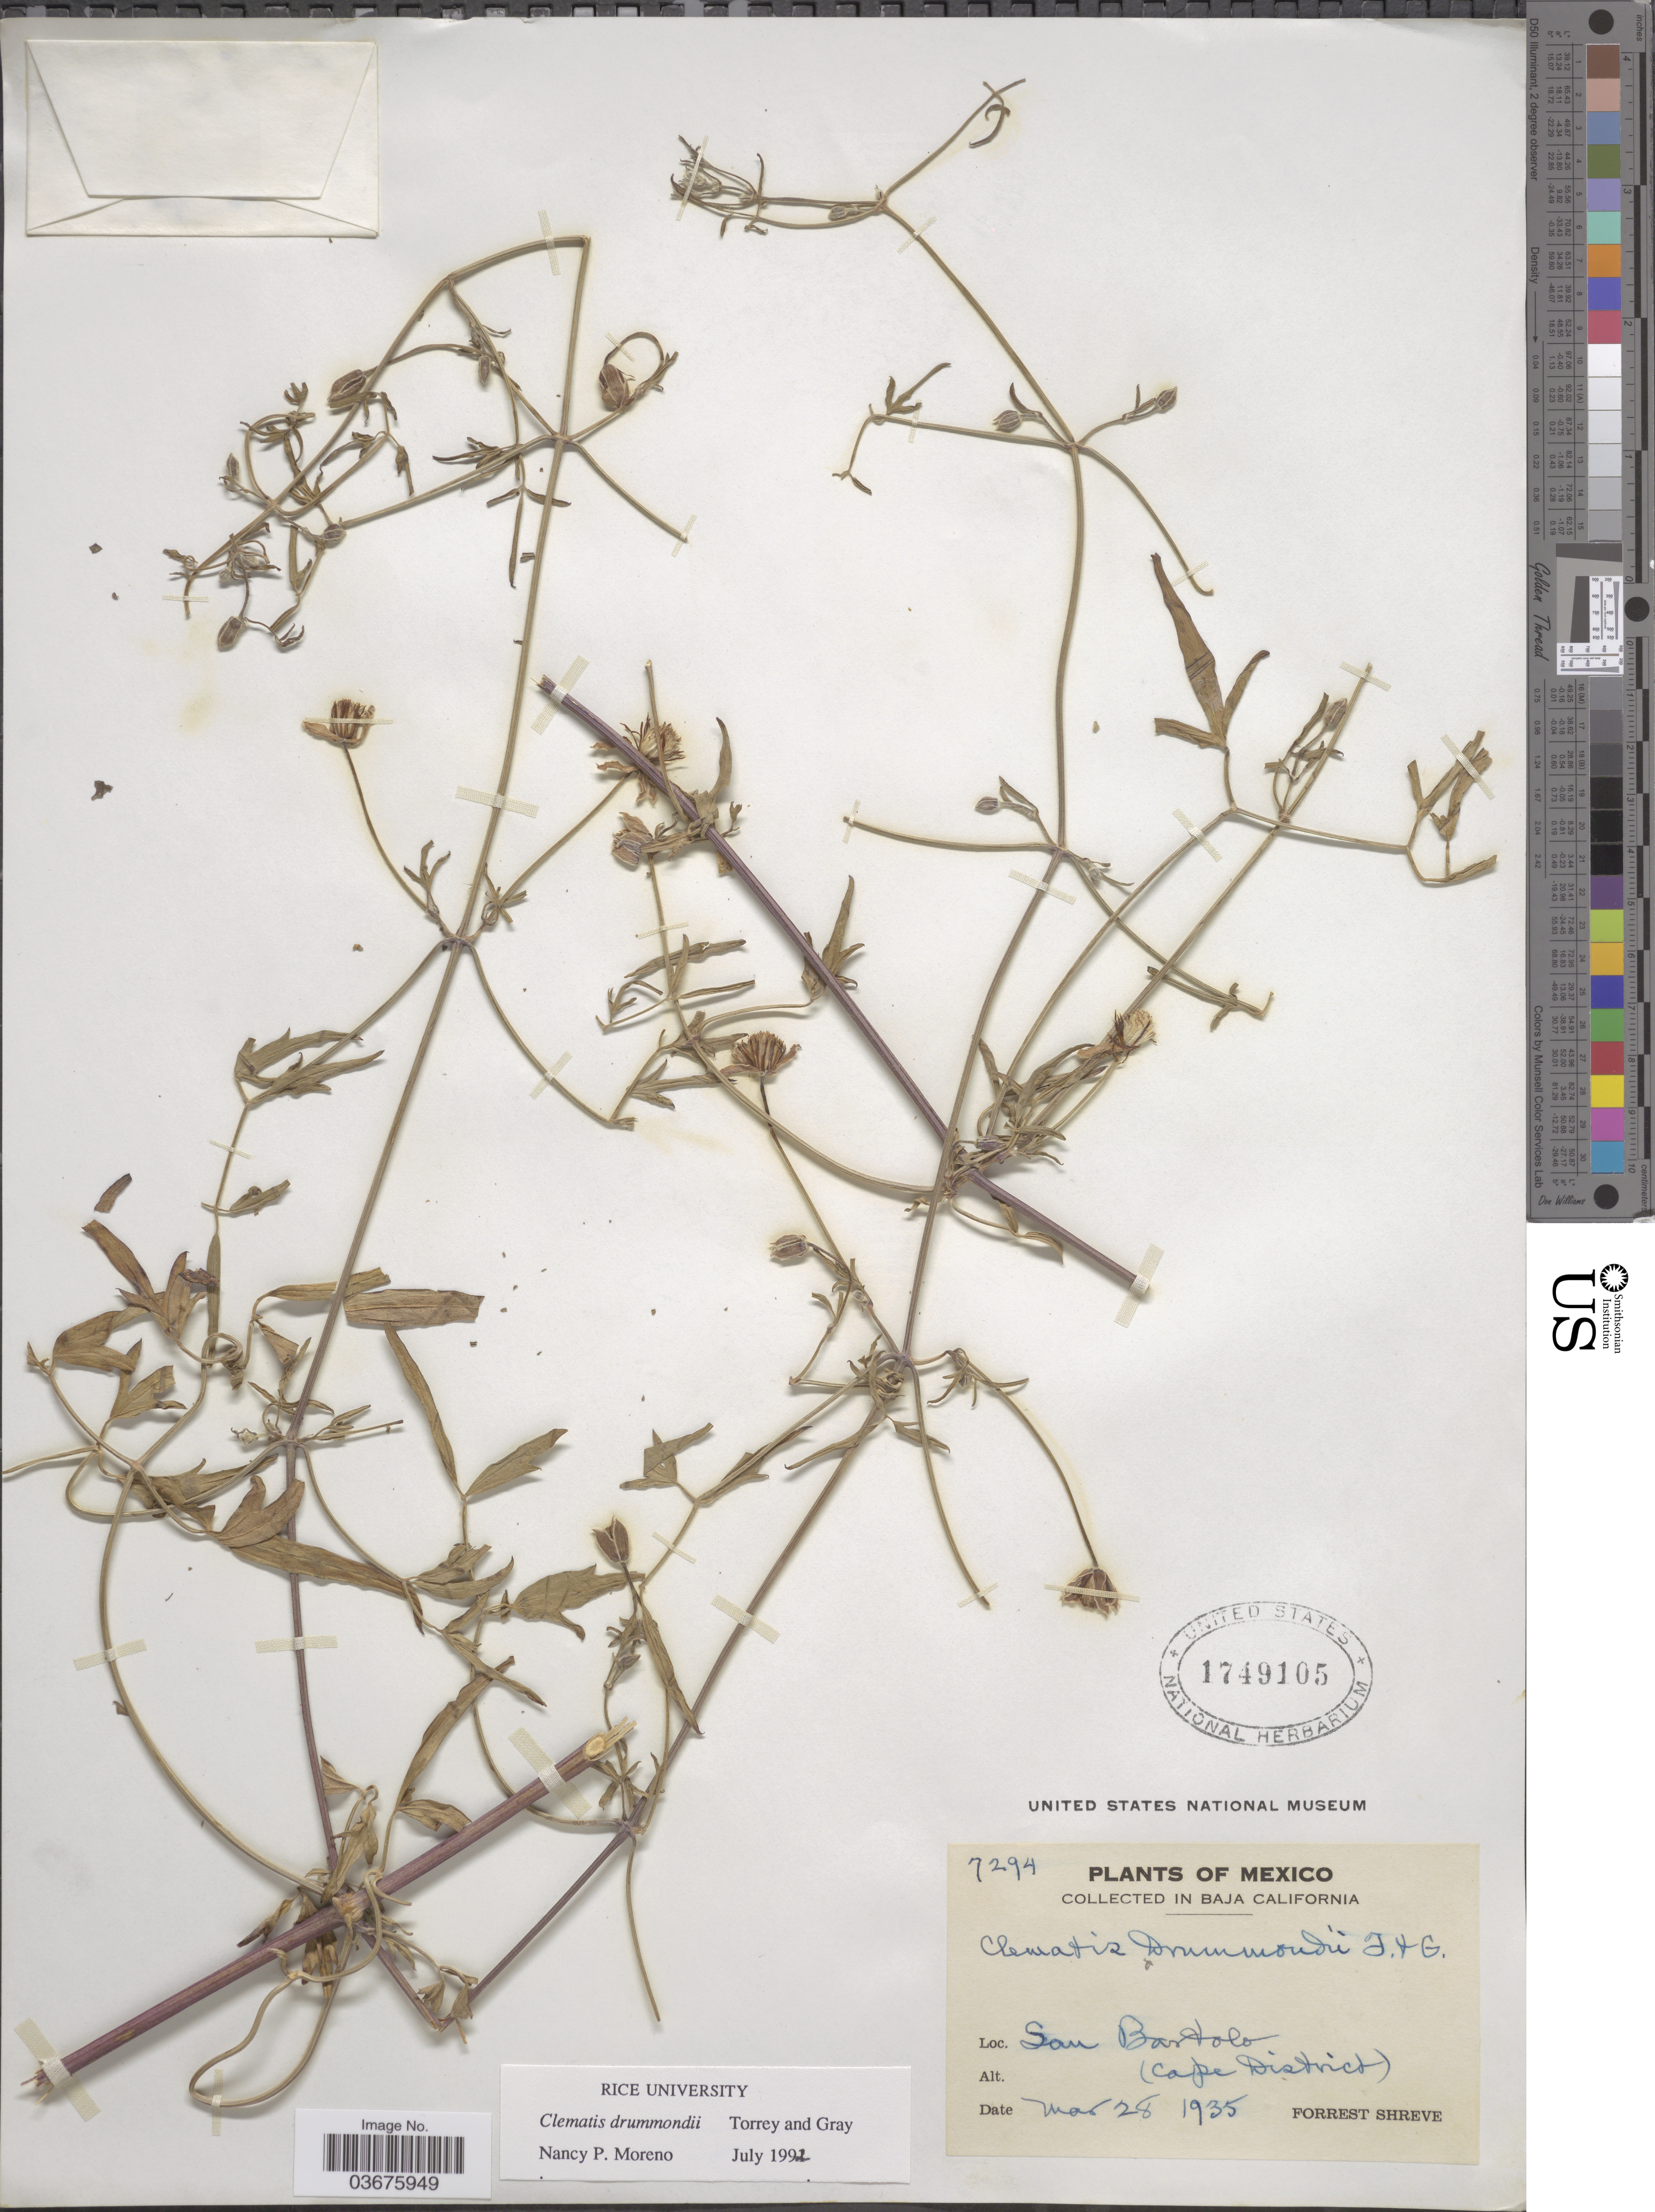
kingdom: Plantae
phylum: Tracheophyta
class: Magnoliopsida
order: Ranunculales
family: Ranunculaceae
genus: Clematis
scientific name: Clematis drummondii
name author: Torr. & A. Gray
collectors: F. Shreve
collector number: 7294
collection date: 1935-03-28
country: Mexico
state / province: Baja California Sur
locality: San Bastolo (Cape District).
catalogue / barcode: US 1749105